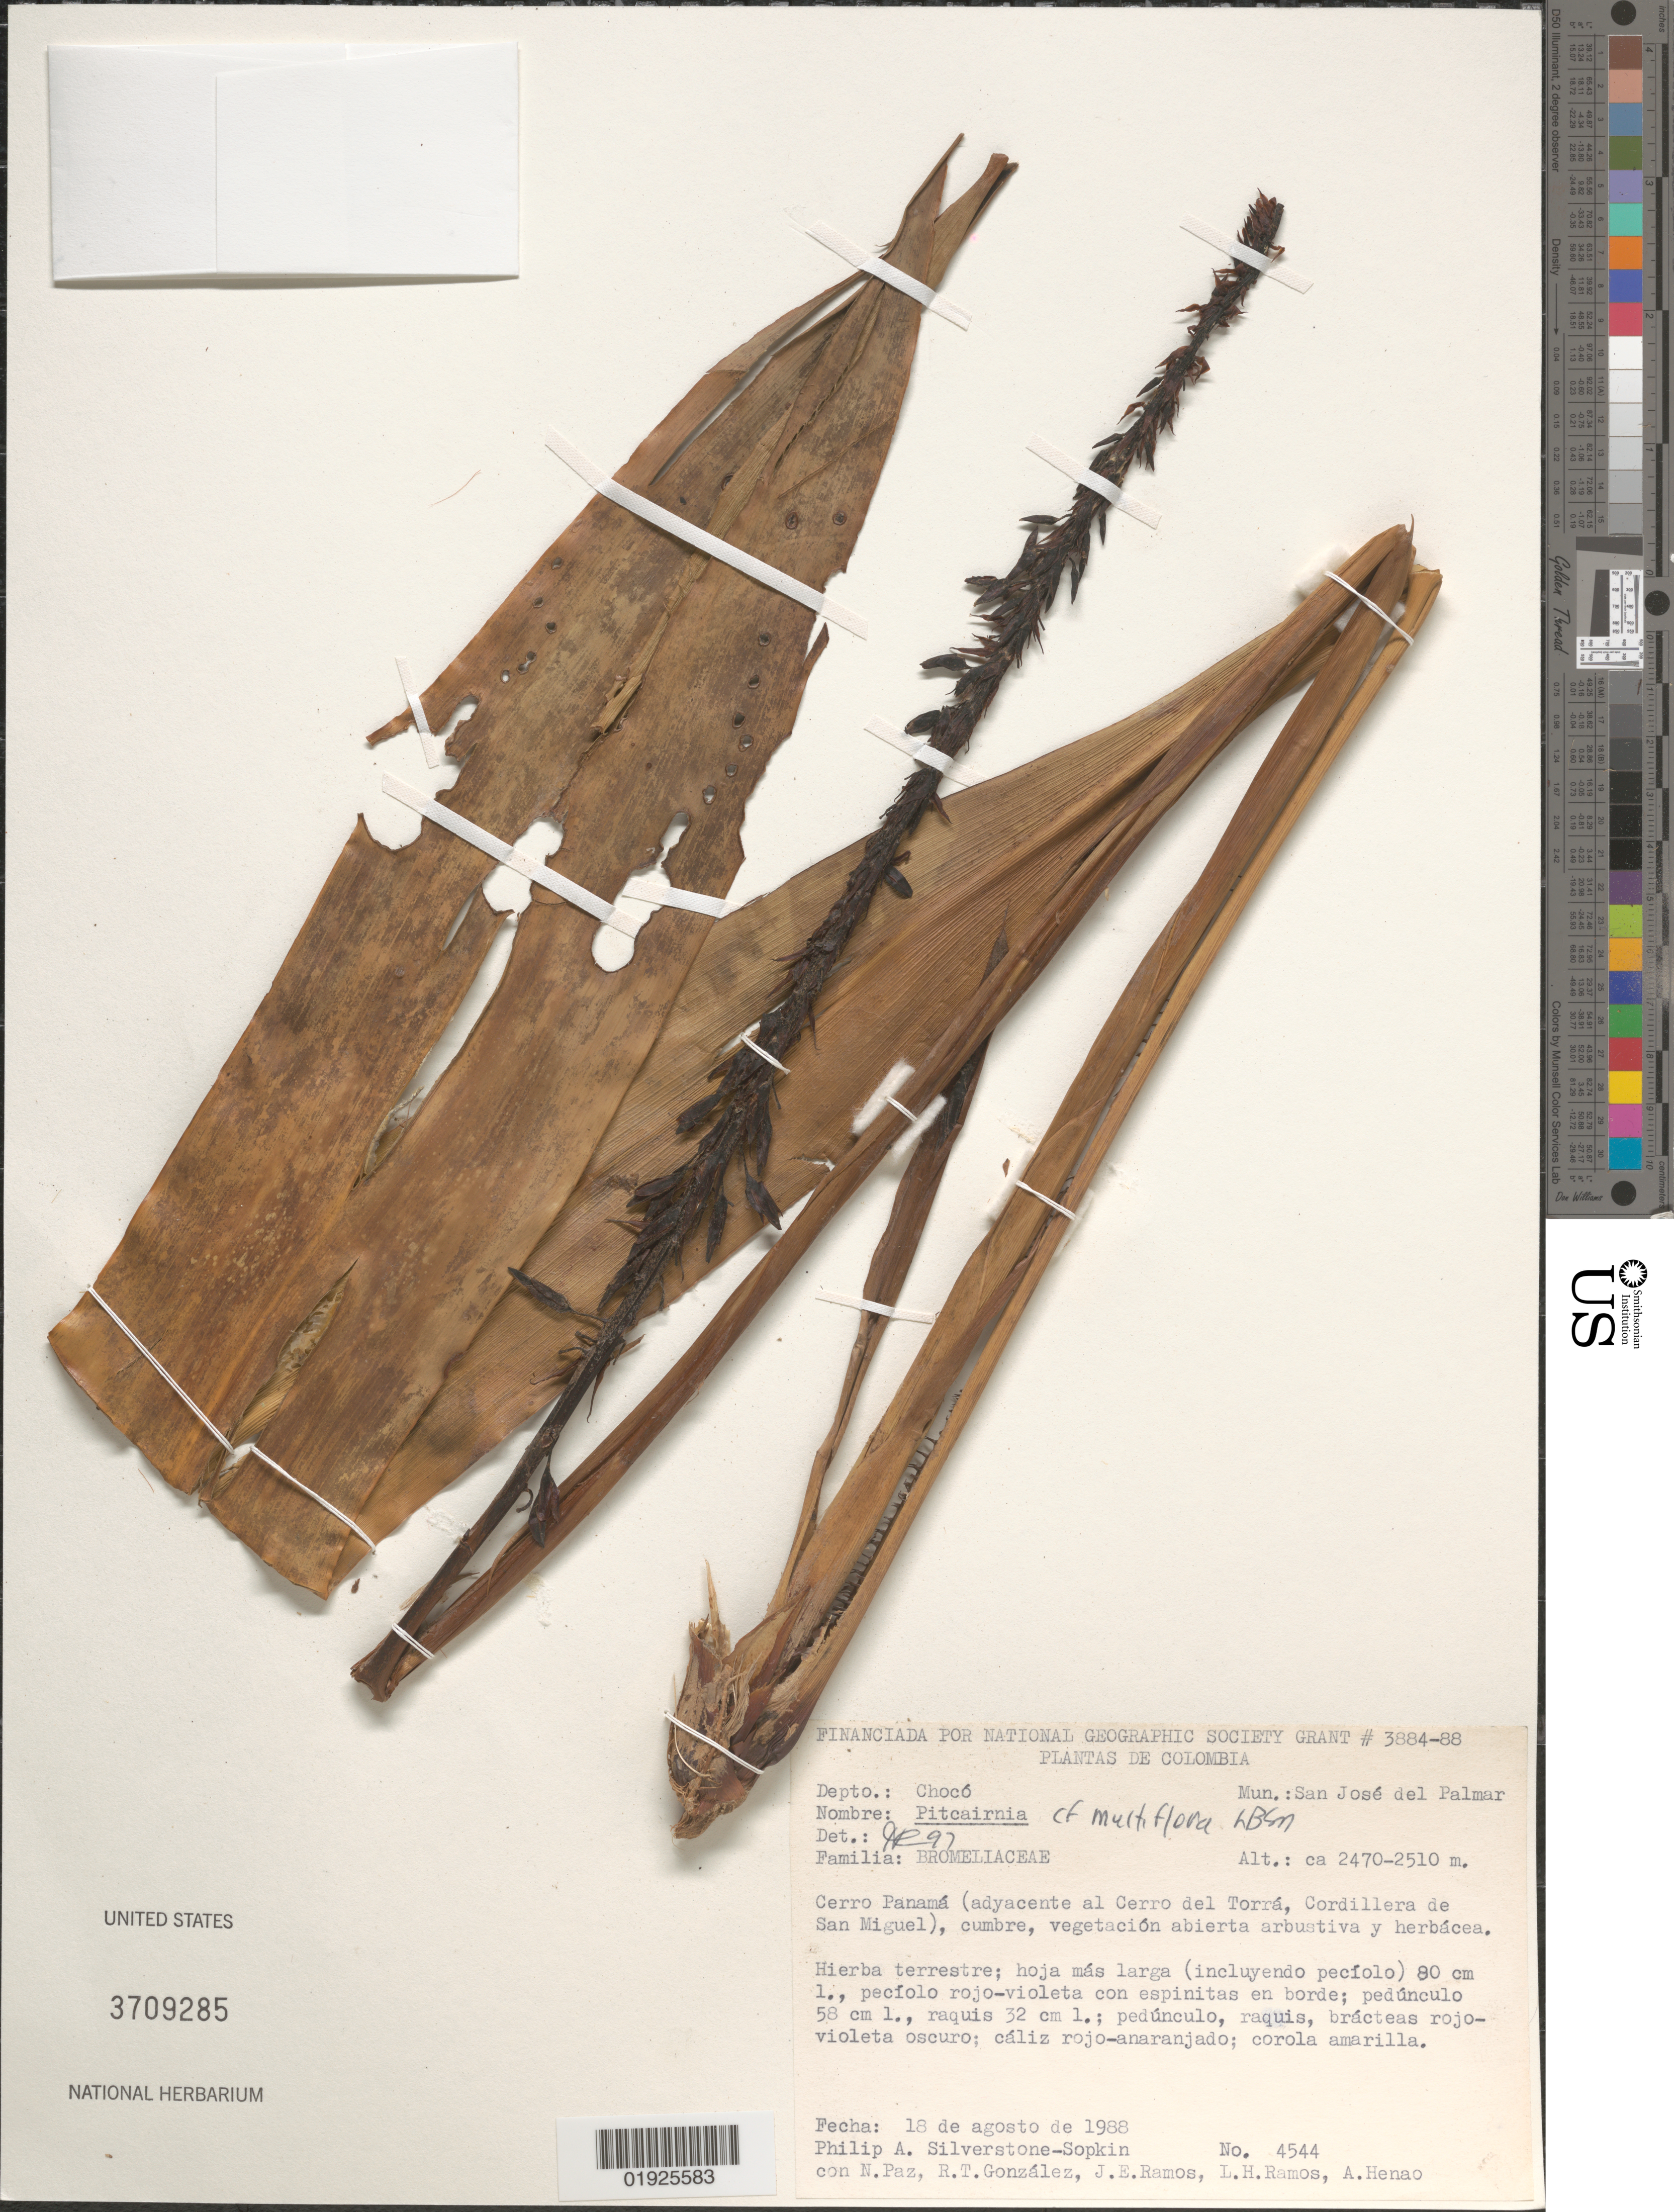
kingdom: Plantae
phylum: Tracheophyta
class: Liliopsida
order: Poales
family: Bromeliaceae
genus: Pitcairnia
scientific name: Pitcairnia multiflora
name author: L.B. Sm.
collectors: P. A. Silverstone-Sopkin, N. Paz, R. Gonzales, J. E. Ramos & A. Henao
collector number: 4544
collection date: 1988-08-18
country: Colombia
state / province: Chocó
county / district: San José Del Palmar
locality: Cerro Panama (adyacente al Cerro del Torra, Cordillera de San Miguel).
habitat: Cumbre, vegetacion abierta arbustiva y herbacea.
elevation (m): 2470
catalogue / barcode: US 3709285